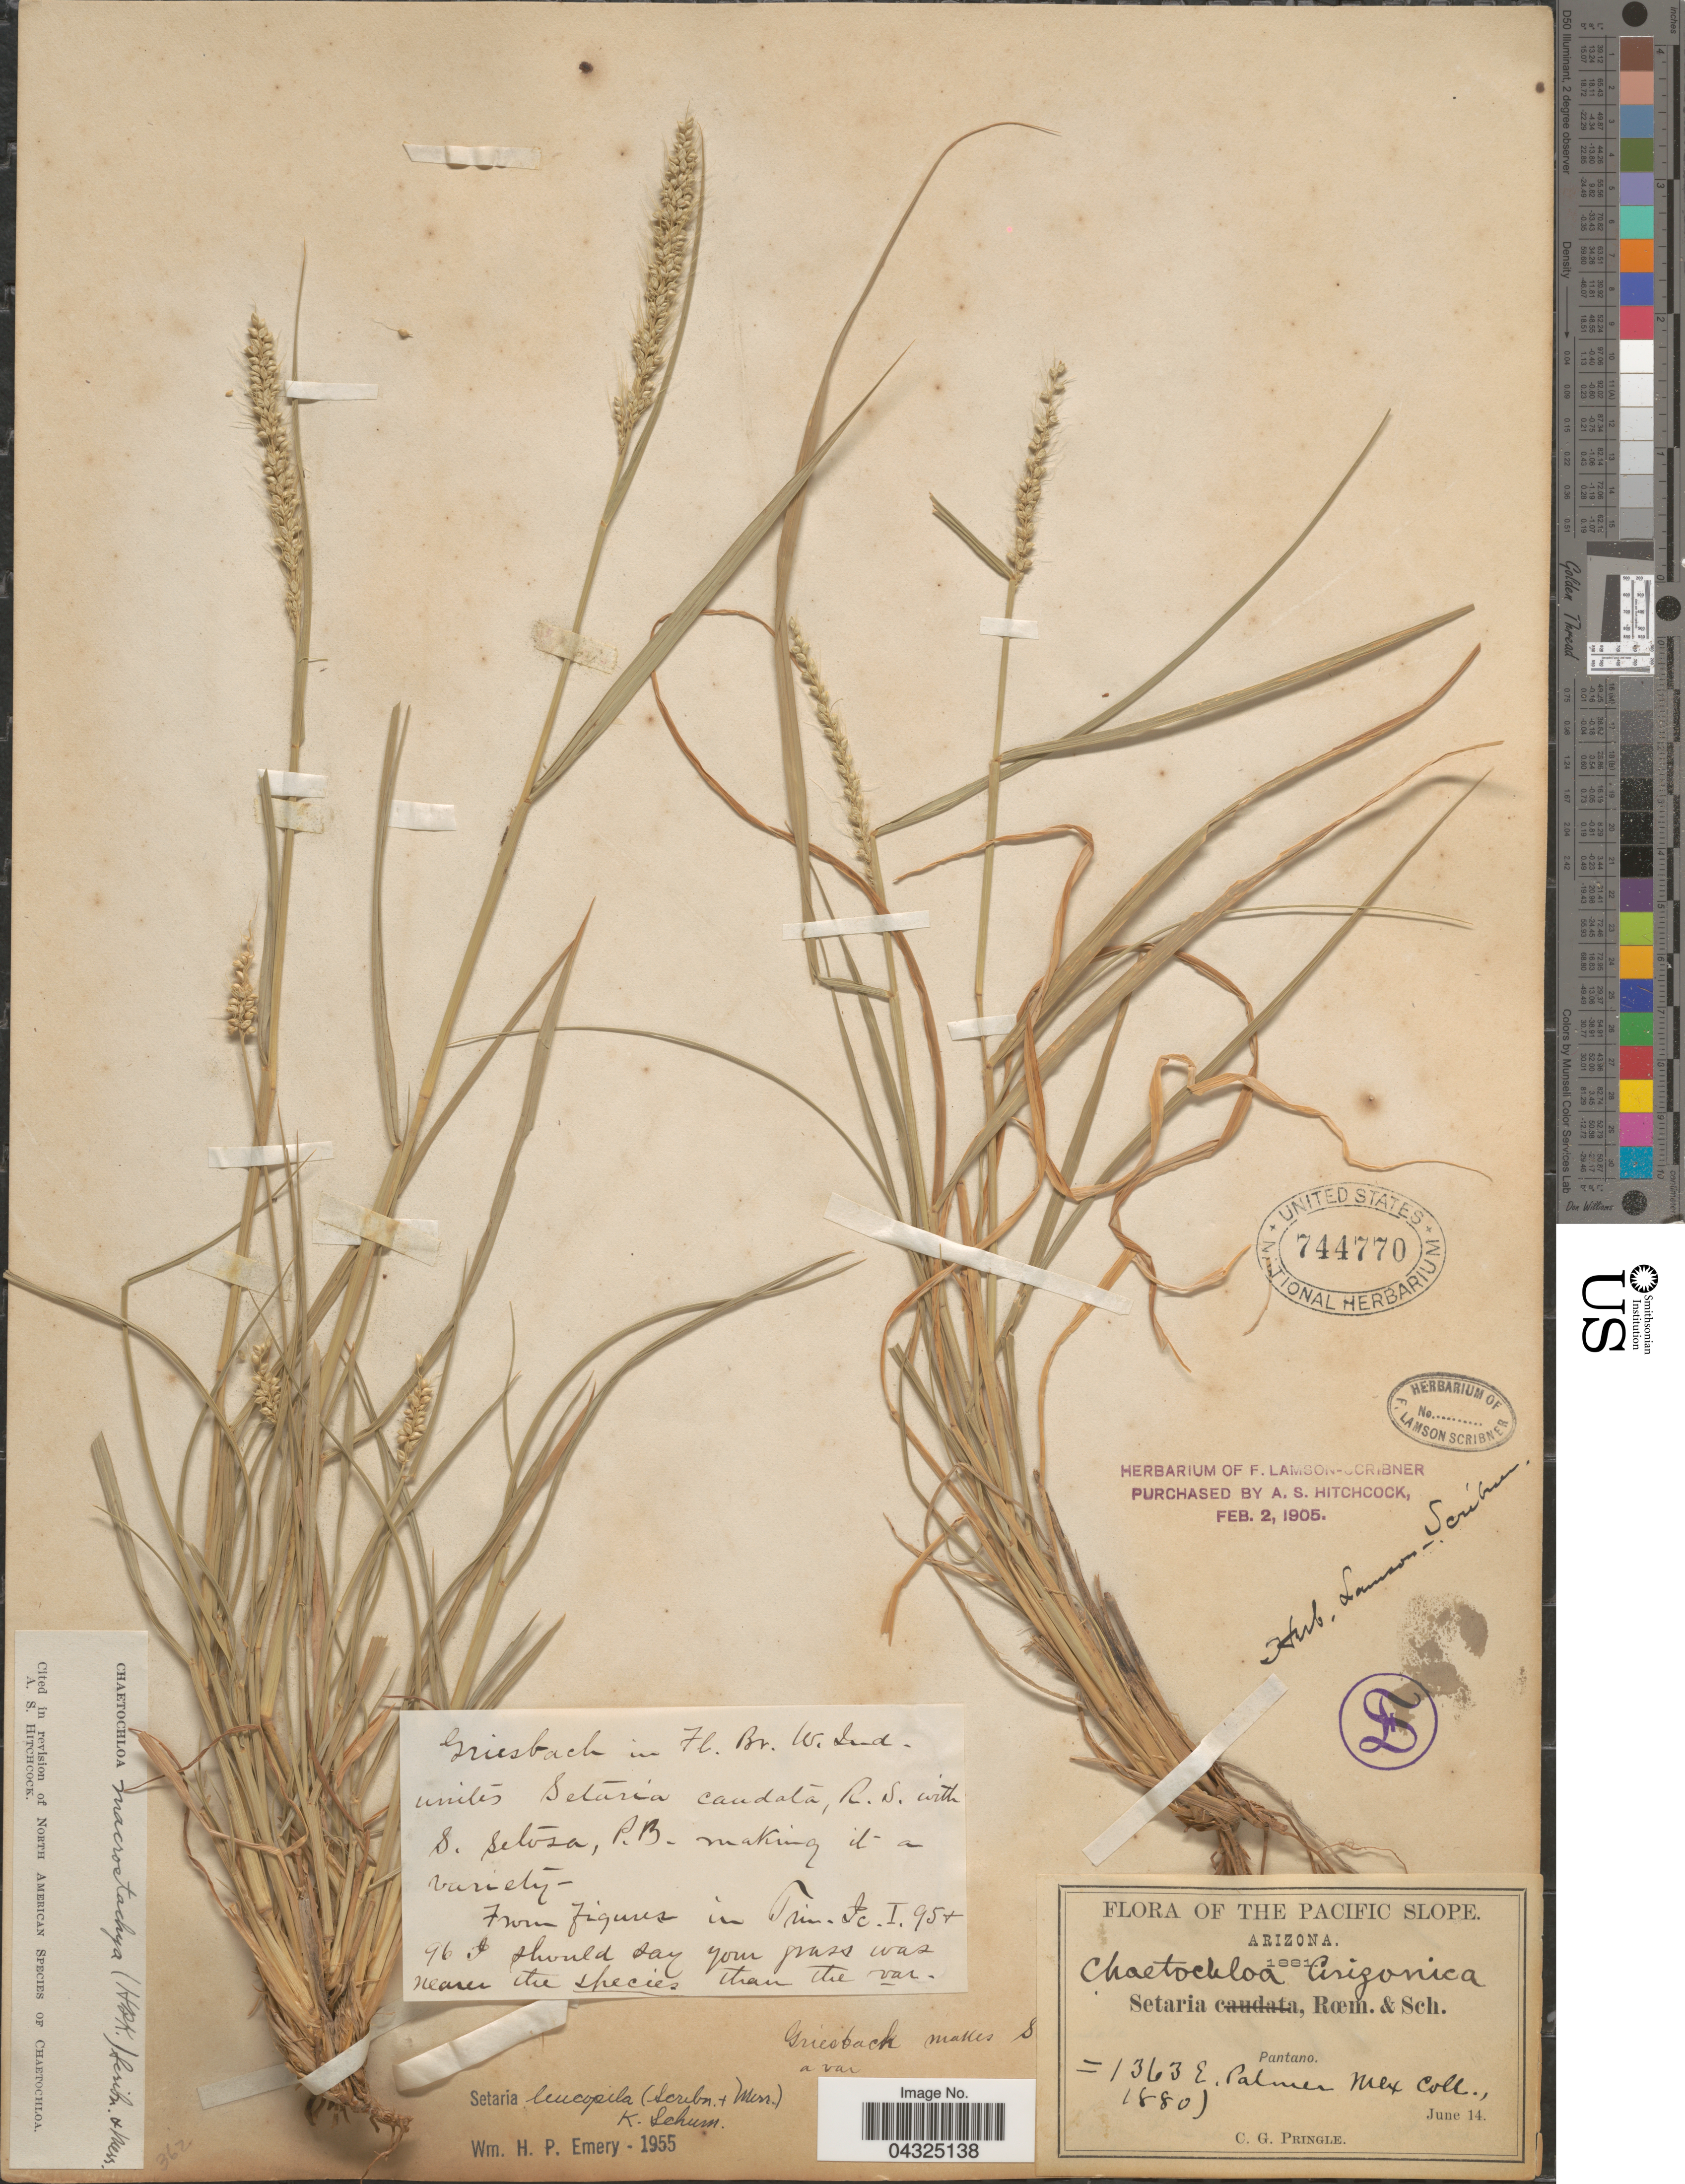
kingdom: Plantae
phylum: Tracheophyta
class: Liliopsida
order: Poales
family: Poaceae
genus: Setaria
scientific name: Setaria leucopila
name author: (Scribn. & Merr.) K. Schum.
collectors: C. G. Pringle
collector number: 1363E?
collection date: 1881-06-14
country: United States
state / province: Arizona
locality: Pacific Slope. Pantano.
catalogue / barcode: US 744770